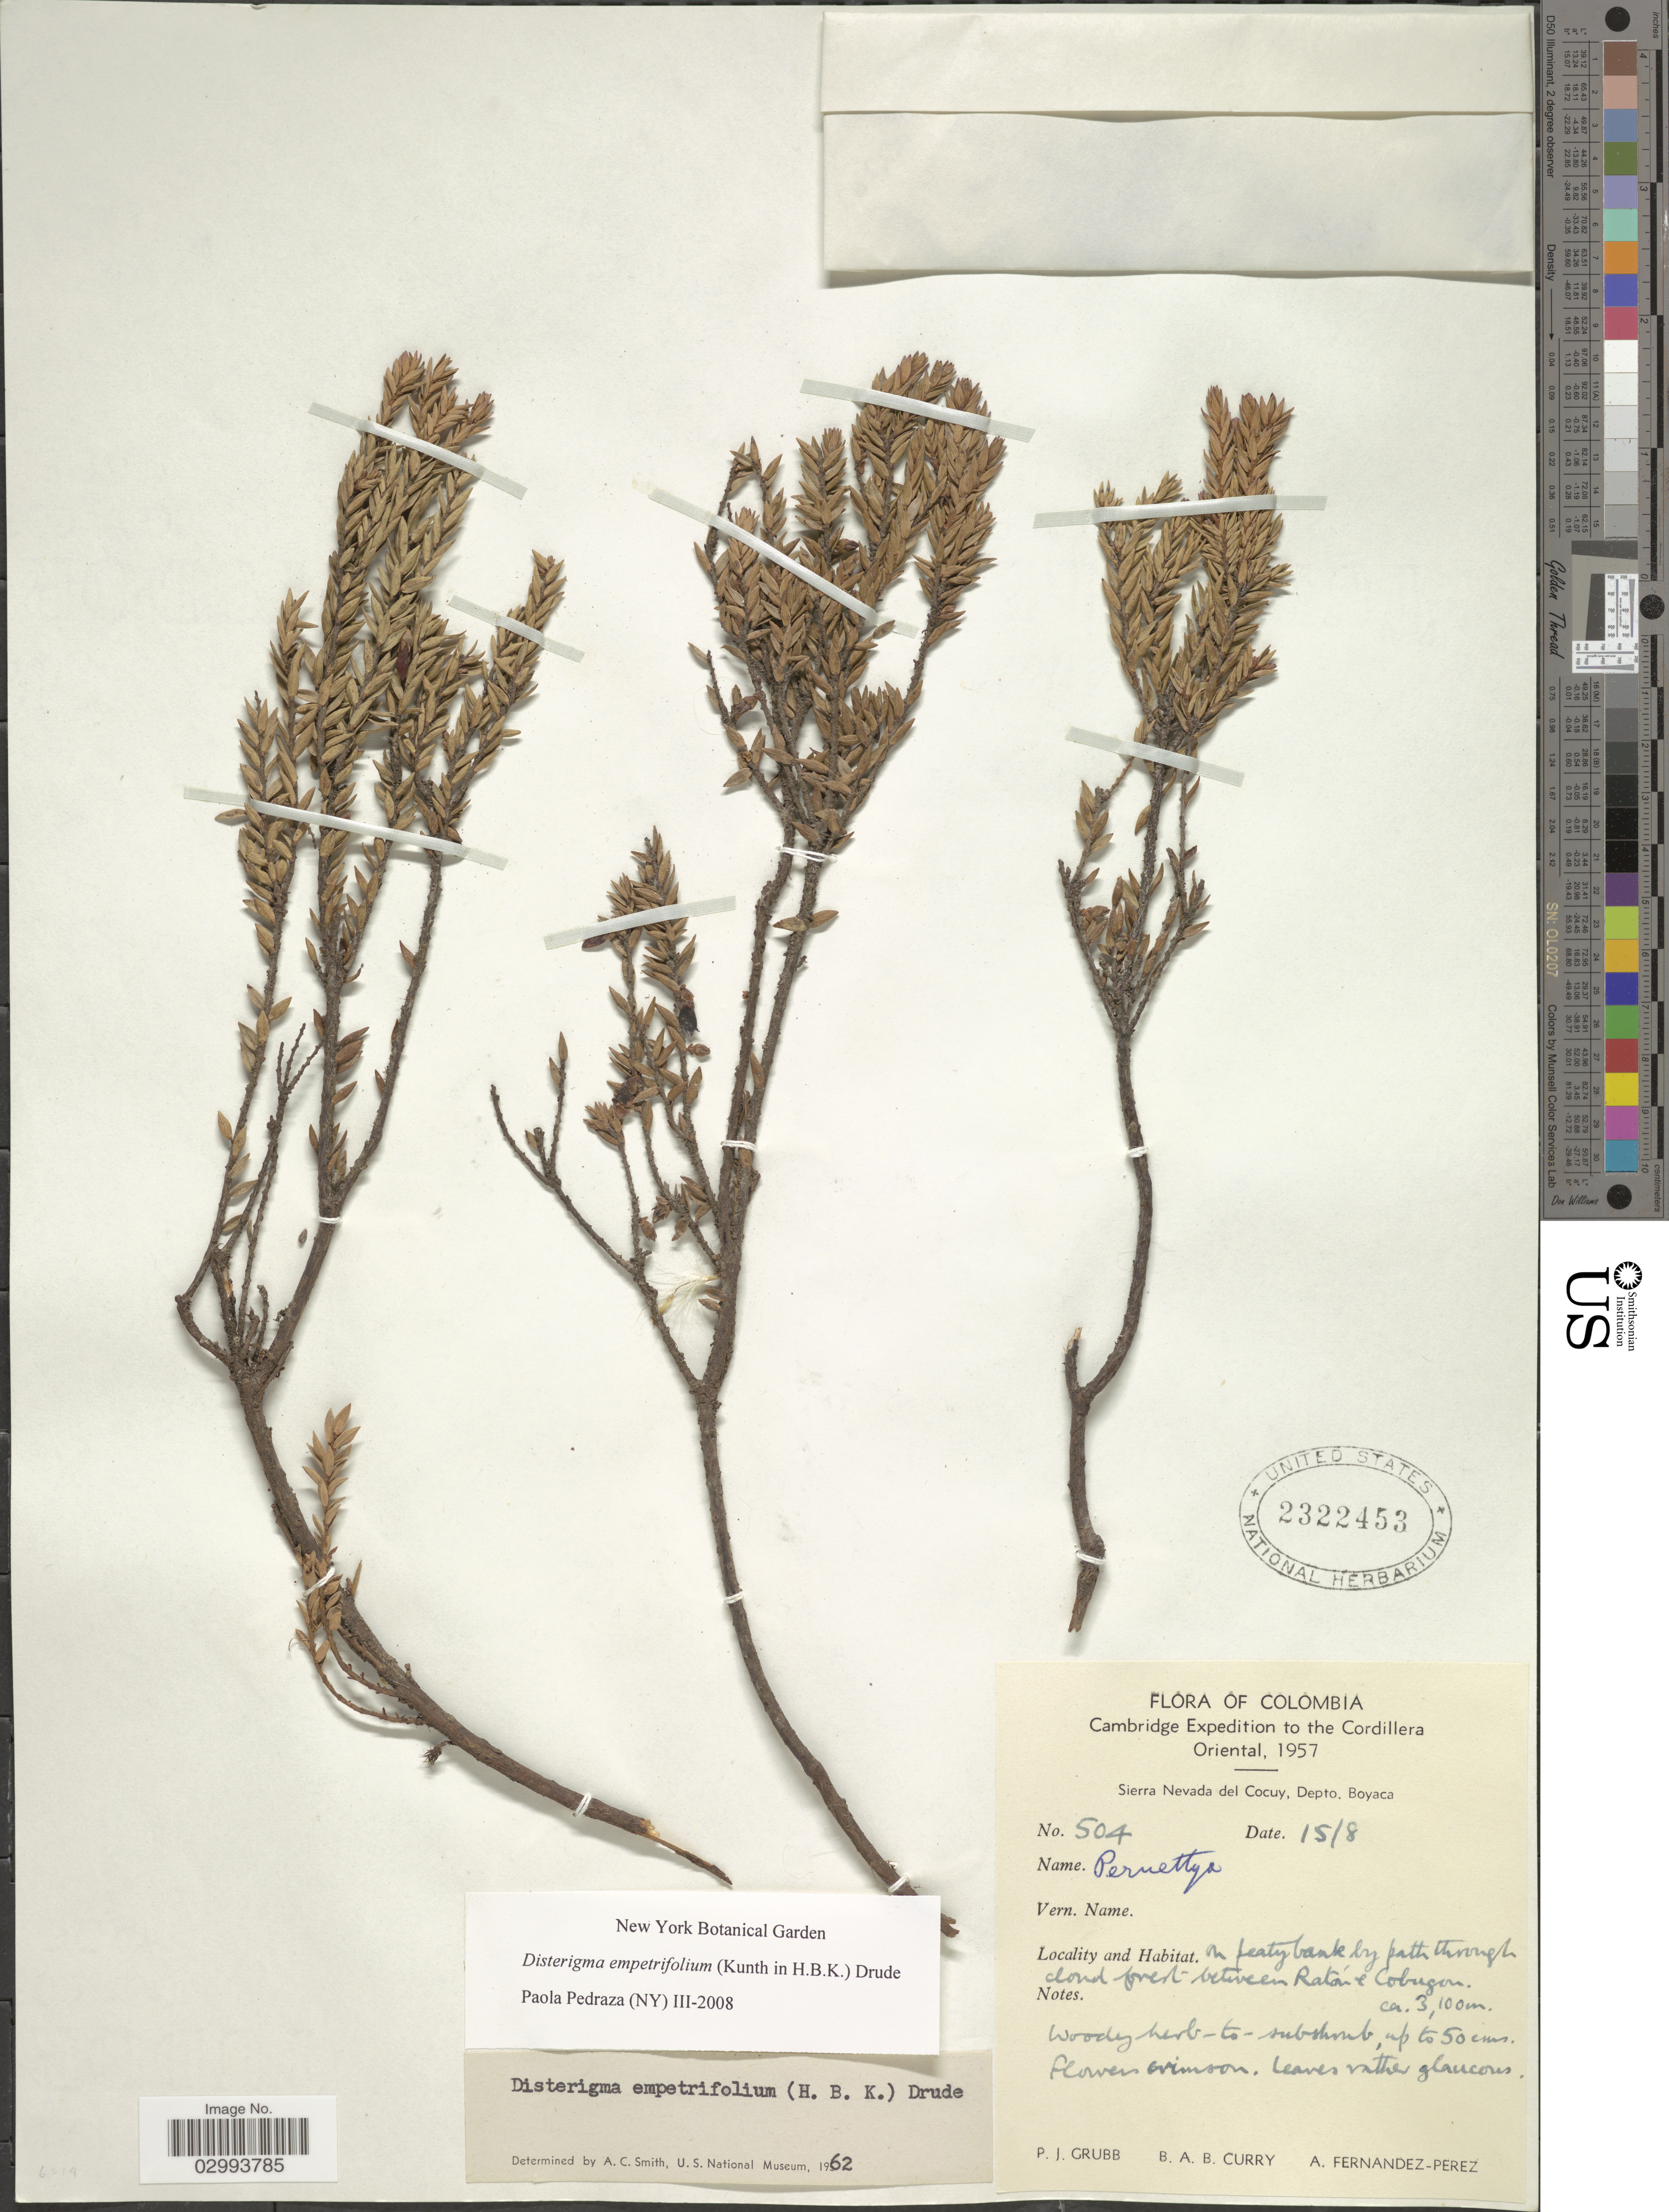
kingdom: Plantae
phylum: Tracheophyta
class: Magnoliopsida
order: Ericales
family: Ericaceae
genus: Disterigma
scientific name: Disterigma empetrifolium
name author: (Kunth) Drude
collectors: P. J. Grubb, B. A. B. Curry & A. Fernández-Pérez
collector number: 504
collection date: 1957-08-15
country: Colombia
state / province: Boyacá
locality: Sierra Nevada del Cocuy, Depto. Boyaca, On featy bank by path through cloud forest between Raton e Cobuzon.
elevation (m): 3100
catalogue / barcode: US 2322453